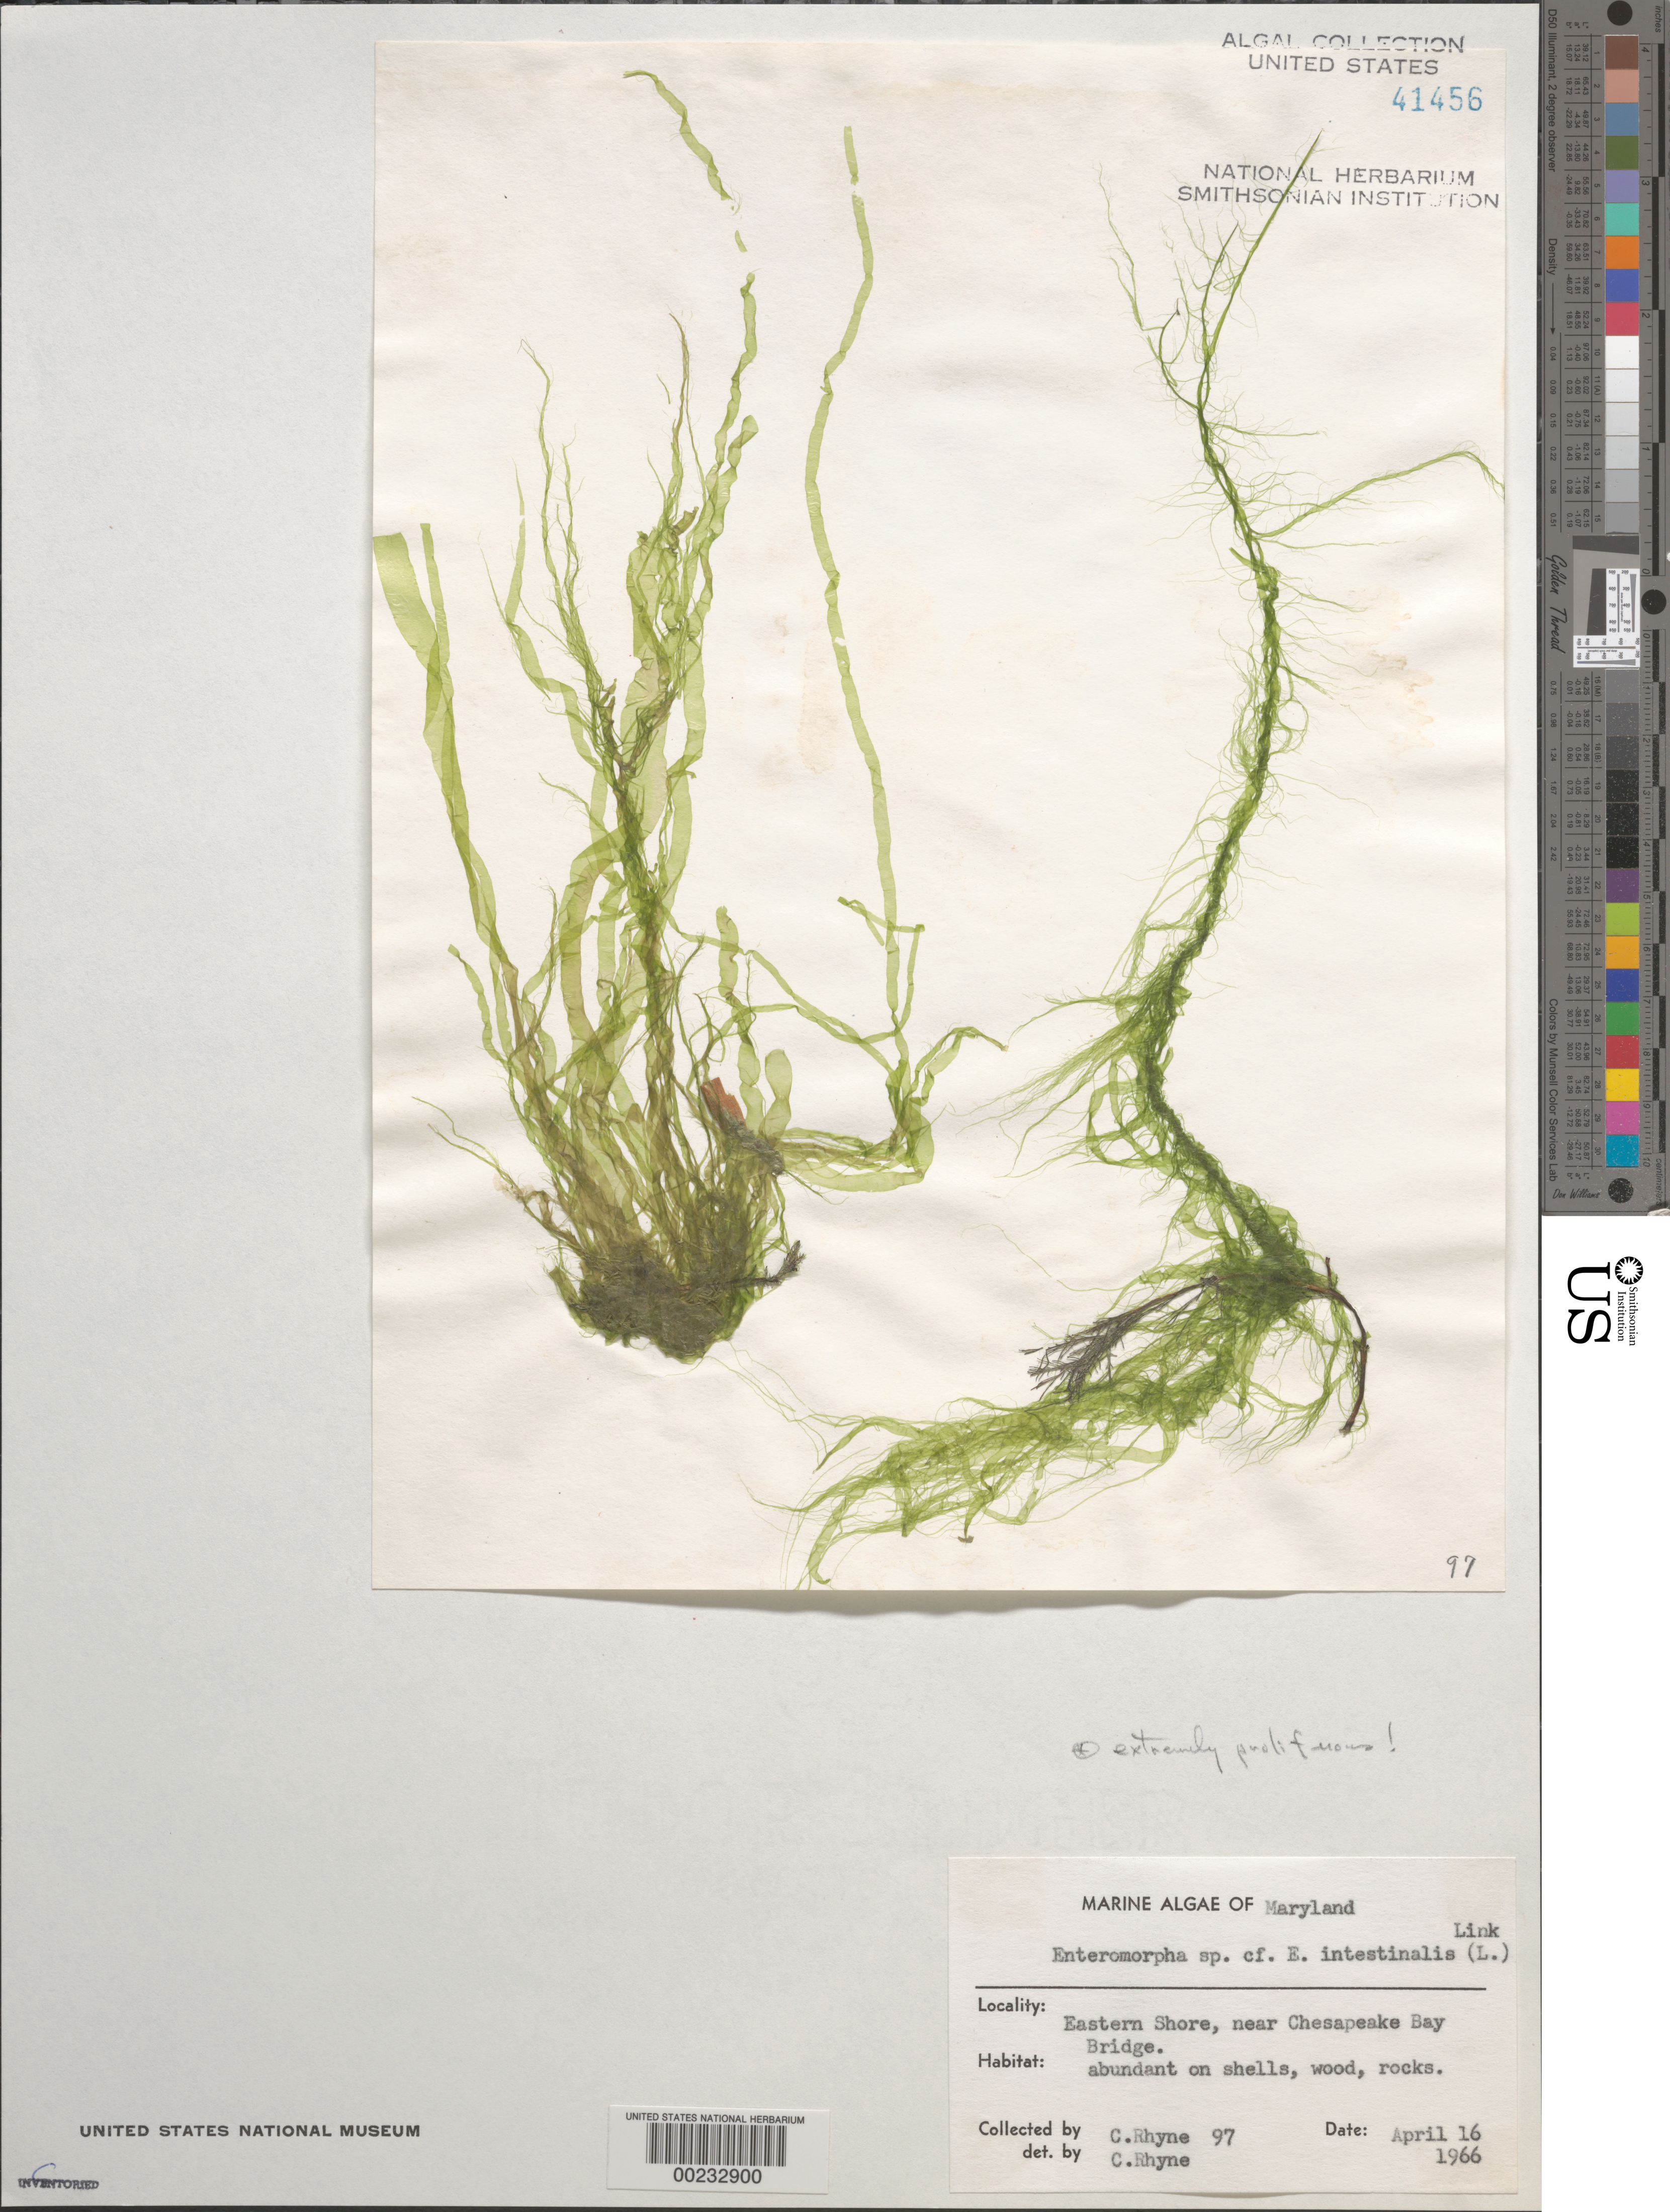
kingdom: Plantae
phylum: Chlorophyta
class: Ulvophyceae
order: Ulvales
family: Ulvaceae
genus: Ulva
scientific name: Ulva intestinalis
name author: L.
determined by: Algae name updating Project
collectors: C. Rhyne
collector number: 97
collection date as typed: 16 Apr 1966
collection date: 1966-04-16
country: United States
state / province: Maryland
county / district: Queen Annes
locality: Eastern Shore, near Chesapeake Bay Bridge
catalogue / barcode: US 41456